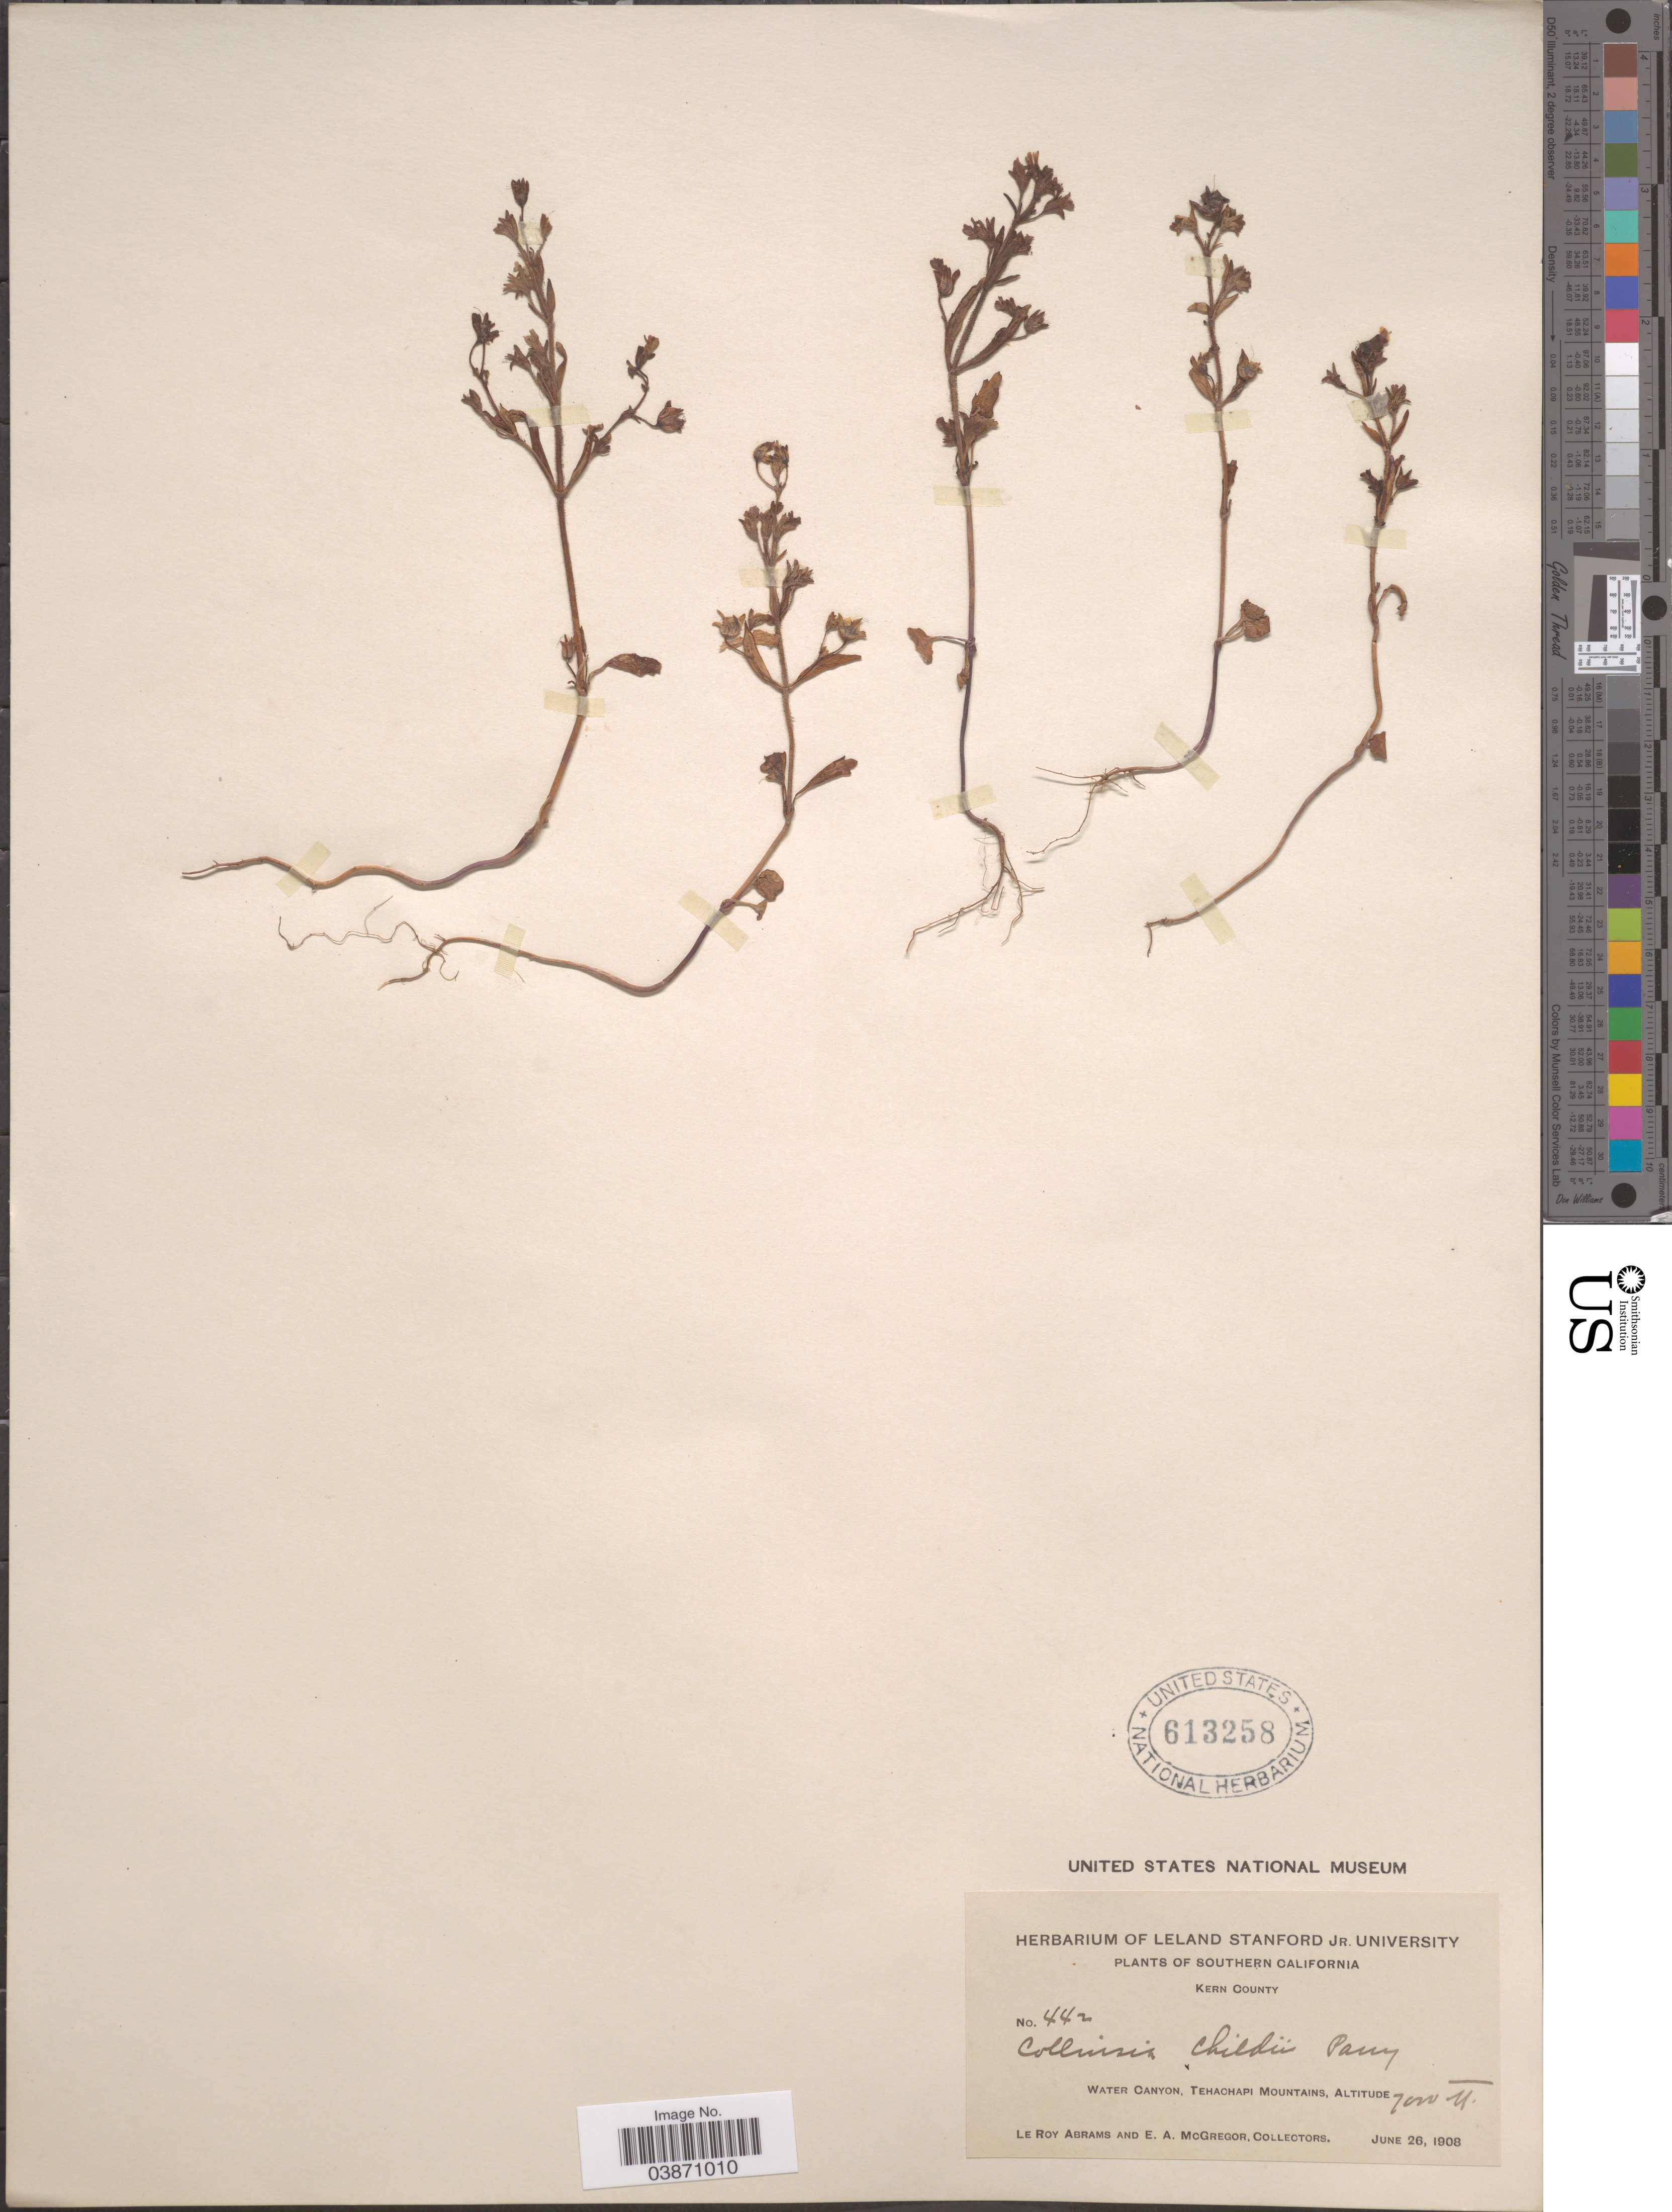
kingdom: Plantae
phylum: Tracheophyta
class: Magnoliopsida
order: Lamiales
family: Plantaginaceae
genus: Collinsia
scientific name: Collinsia childii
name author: Parry ex A. Gray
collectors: L. Abrams & E. A. McGregor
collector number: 442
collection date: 1908-06-26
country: United States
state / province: California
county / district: Kern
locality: Southern California. Kern County. Water Canyon, Tehachapi Mountains.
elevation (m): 7000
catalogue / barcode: US 613258